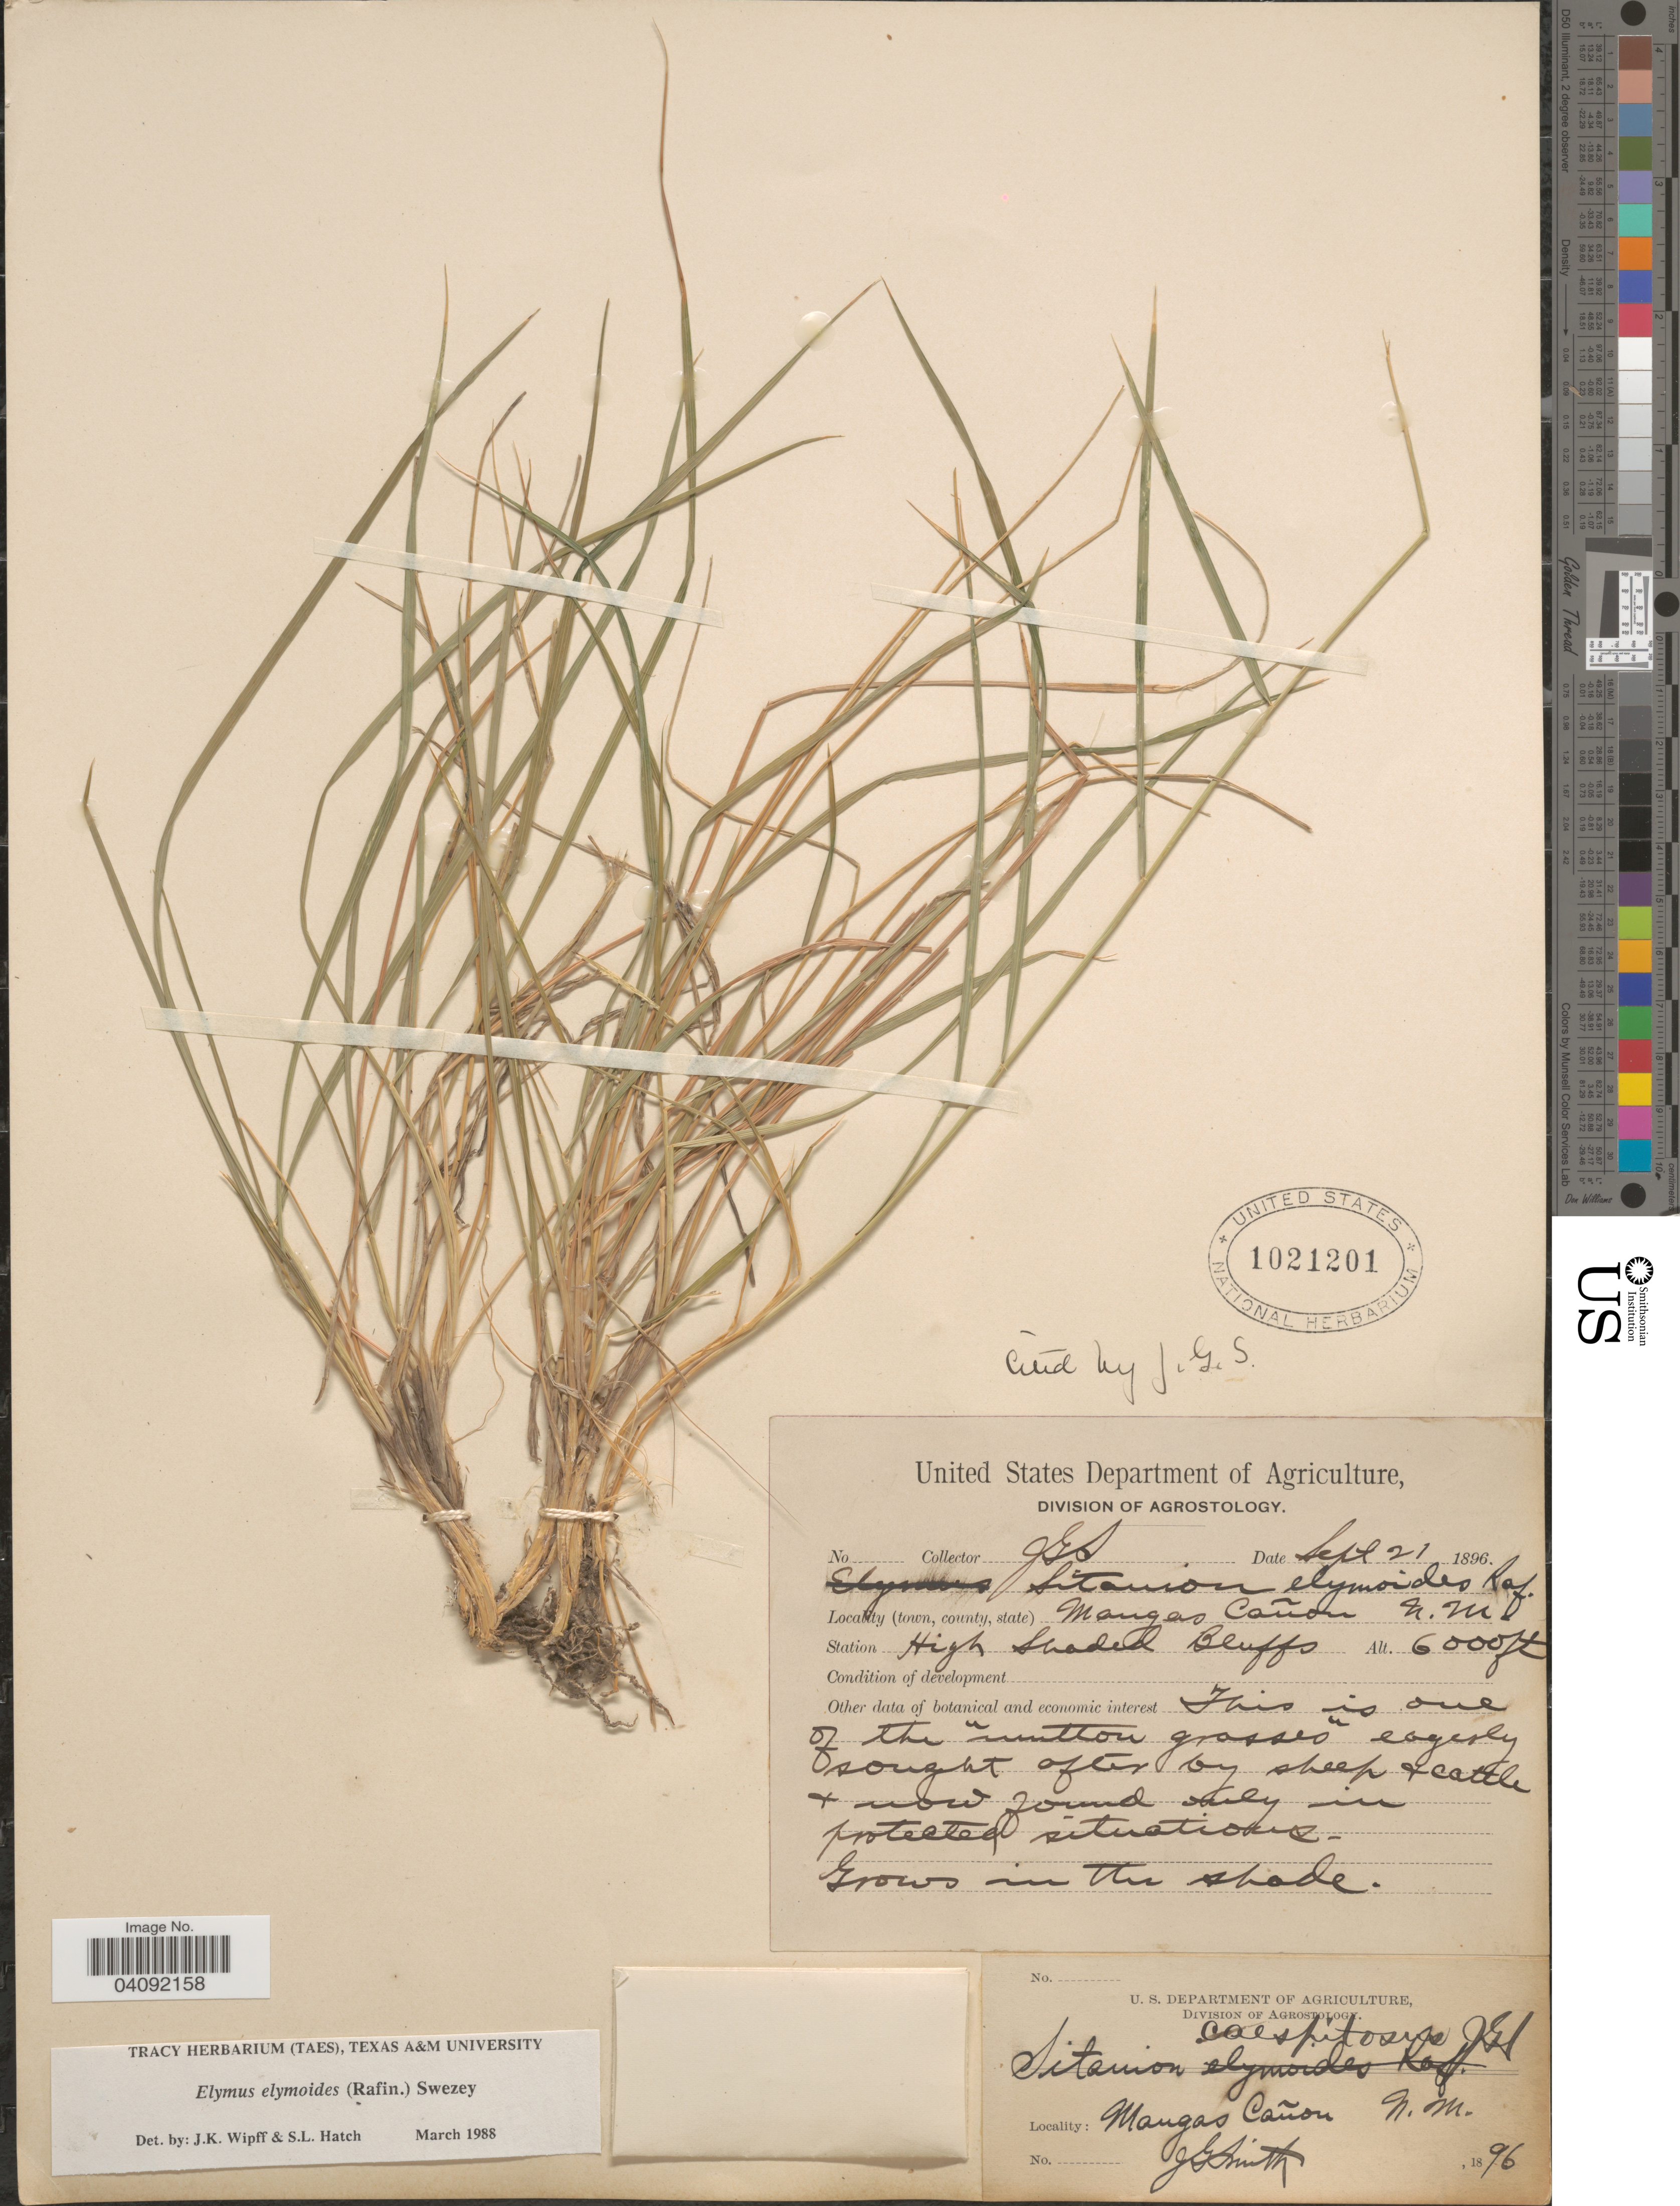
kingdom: Plantae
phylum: Tracheophyta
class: Liliopsida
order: Poales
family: Poaceae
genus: Elymus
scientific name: Elymus elymoides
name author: (Raf.) Swezey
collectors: J. G. Smith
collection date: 1896-09-21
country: United States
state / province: New Mexico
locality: Mangas Cañon. Station High Shaded Bluffs.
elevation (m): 1829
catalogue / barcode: US 1021201